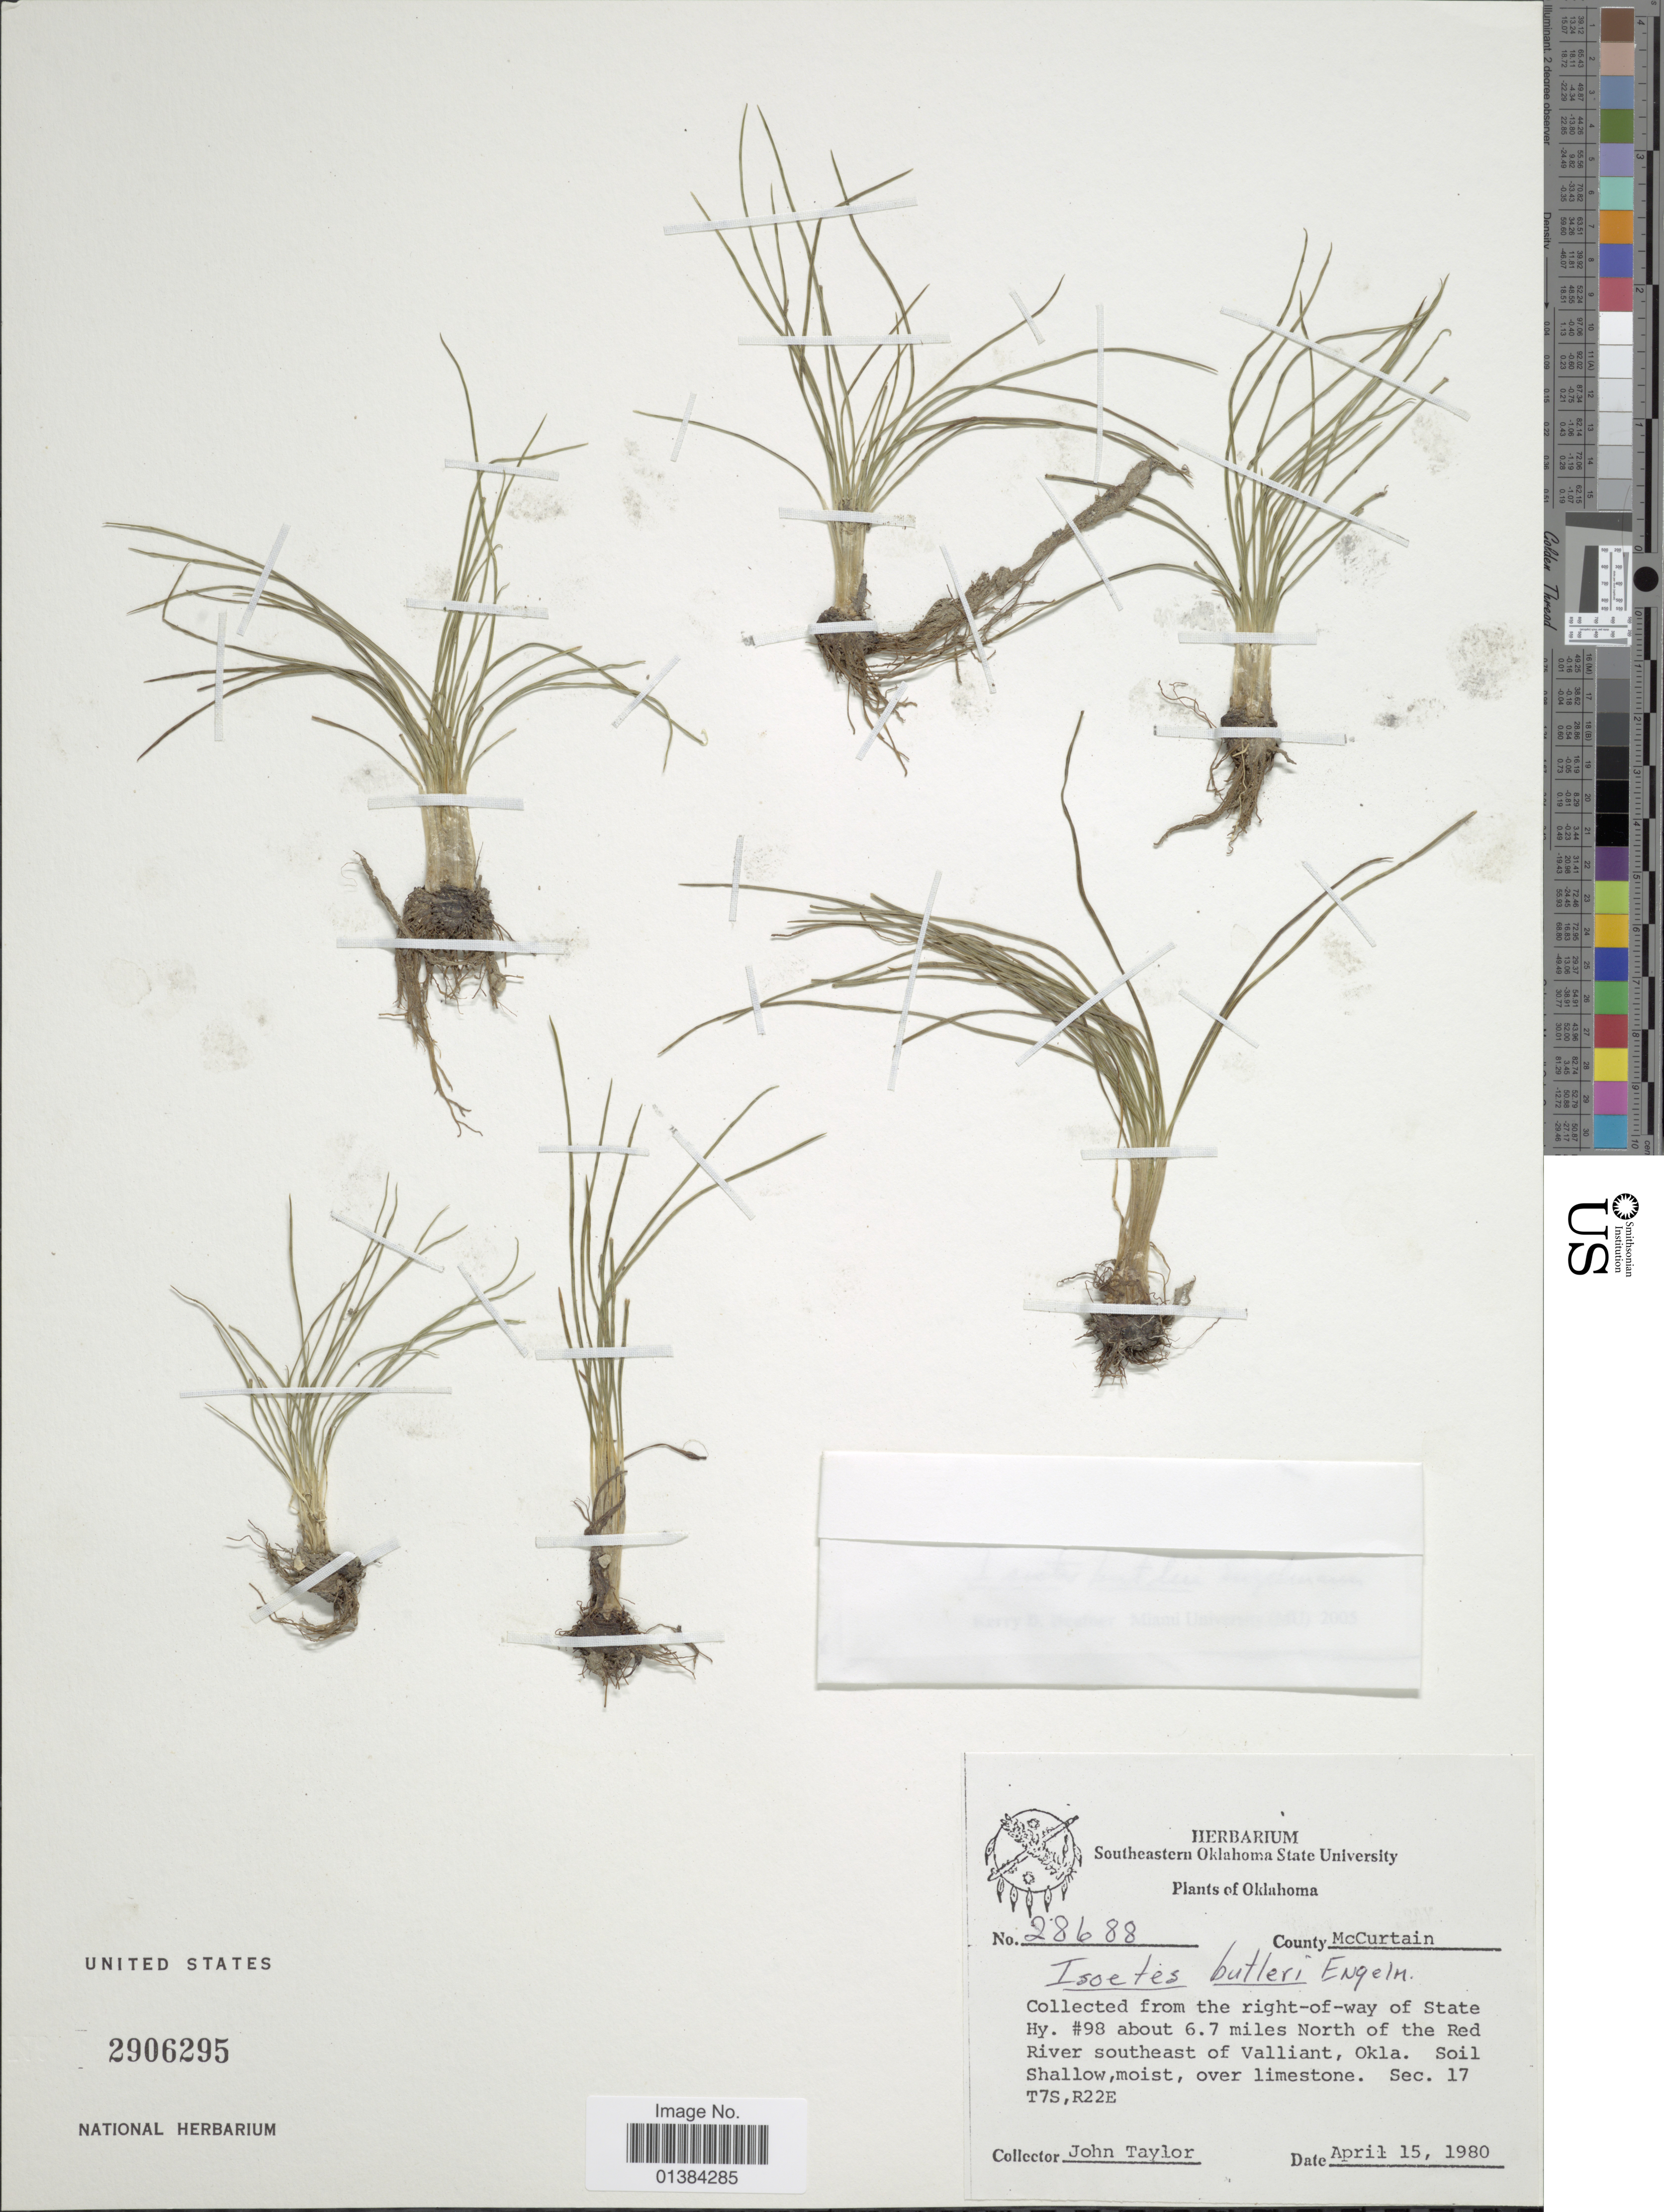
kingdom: Plantae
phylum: Tracheophyta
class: Lycopodiopsida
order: Isoetales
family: Isoetaceae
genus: Isoetes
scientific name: Isoetes butleri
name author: Engelm.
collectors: J. Taylor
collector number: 28688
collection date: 1980-04-15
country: United States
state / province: Oklahoma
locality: County McCurtain. Collected from the right-of-way of State Hy. #98 about 6.7 miles North of the Red River southeast of Valliant. Sec. 17 T7S, R22E.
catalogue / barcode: US 2906295